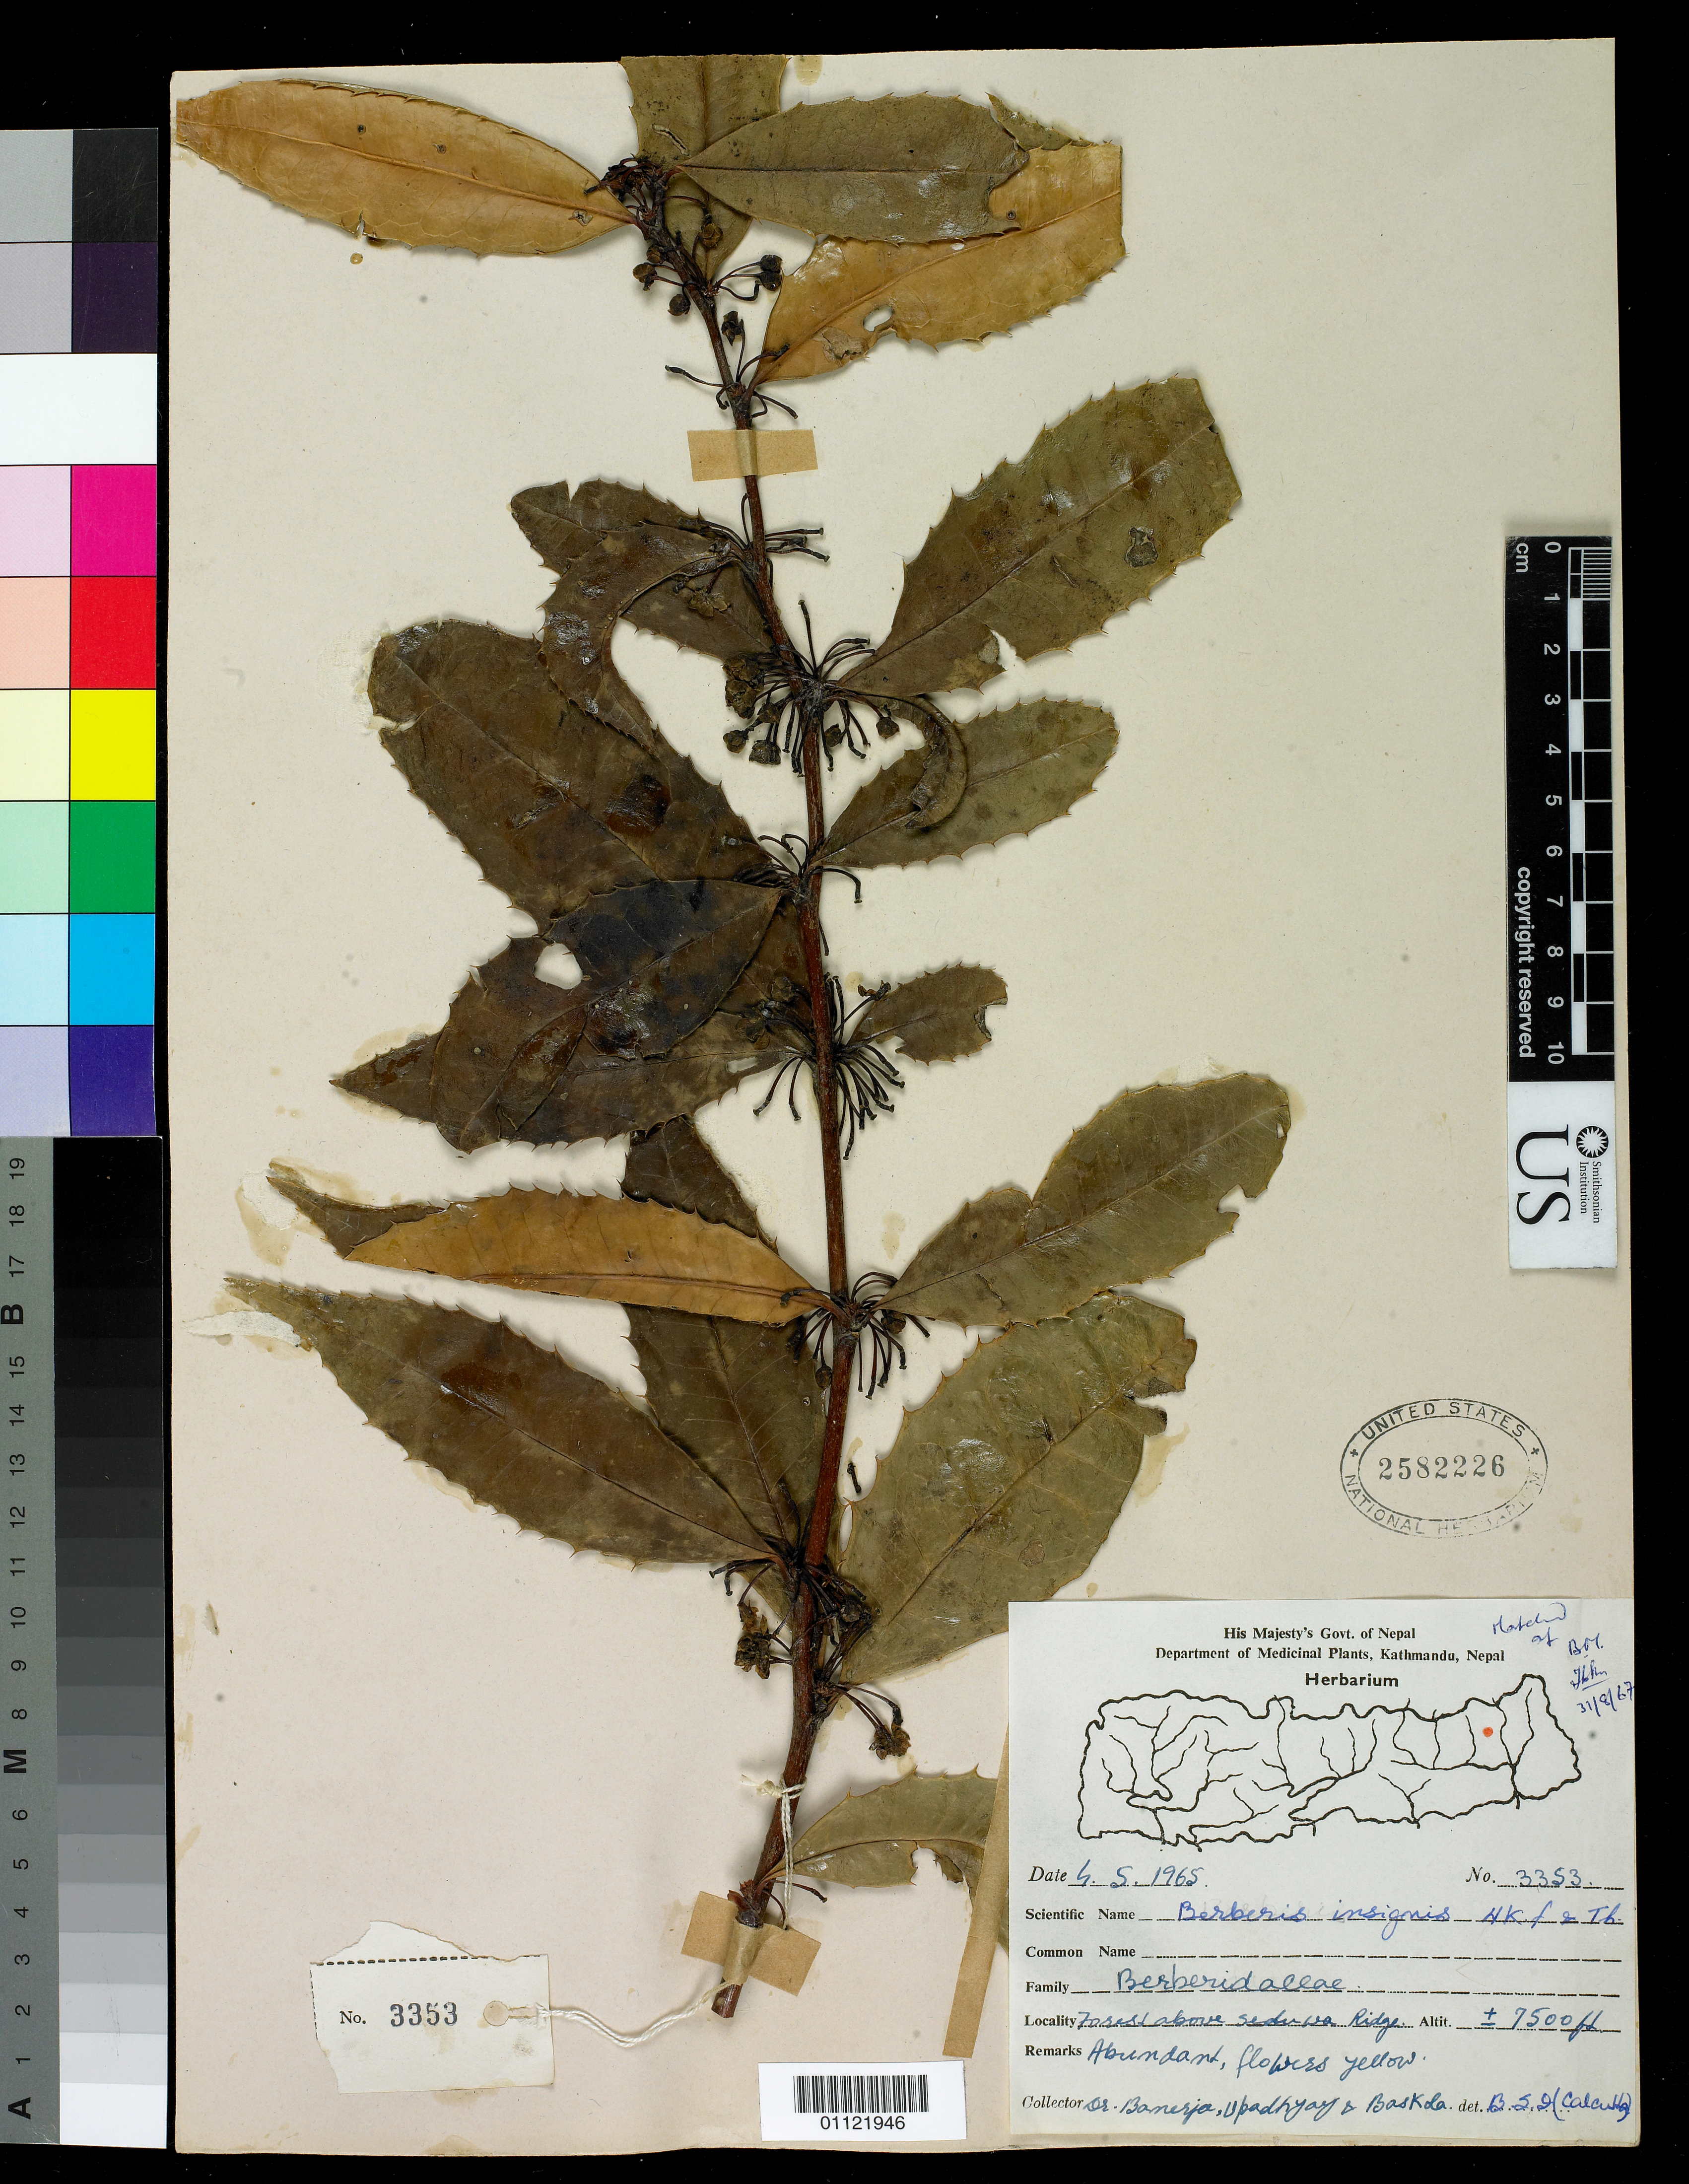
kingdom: Plantae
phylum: Tracheophyta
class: Magnoliopsida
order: Ranunculales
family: Berberidaceae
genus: Berberis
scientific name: Berberis insignis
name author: Hook. f. & Thomson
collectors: D. Baerja, Upadhyay, -- & Baskola, --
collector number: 3353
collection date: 1965-05-04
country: Nepal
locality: Forest above Sedu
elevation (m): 2286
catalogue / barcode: US 2582226